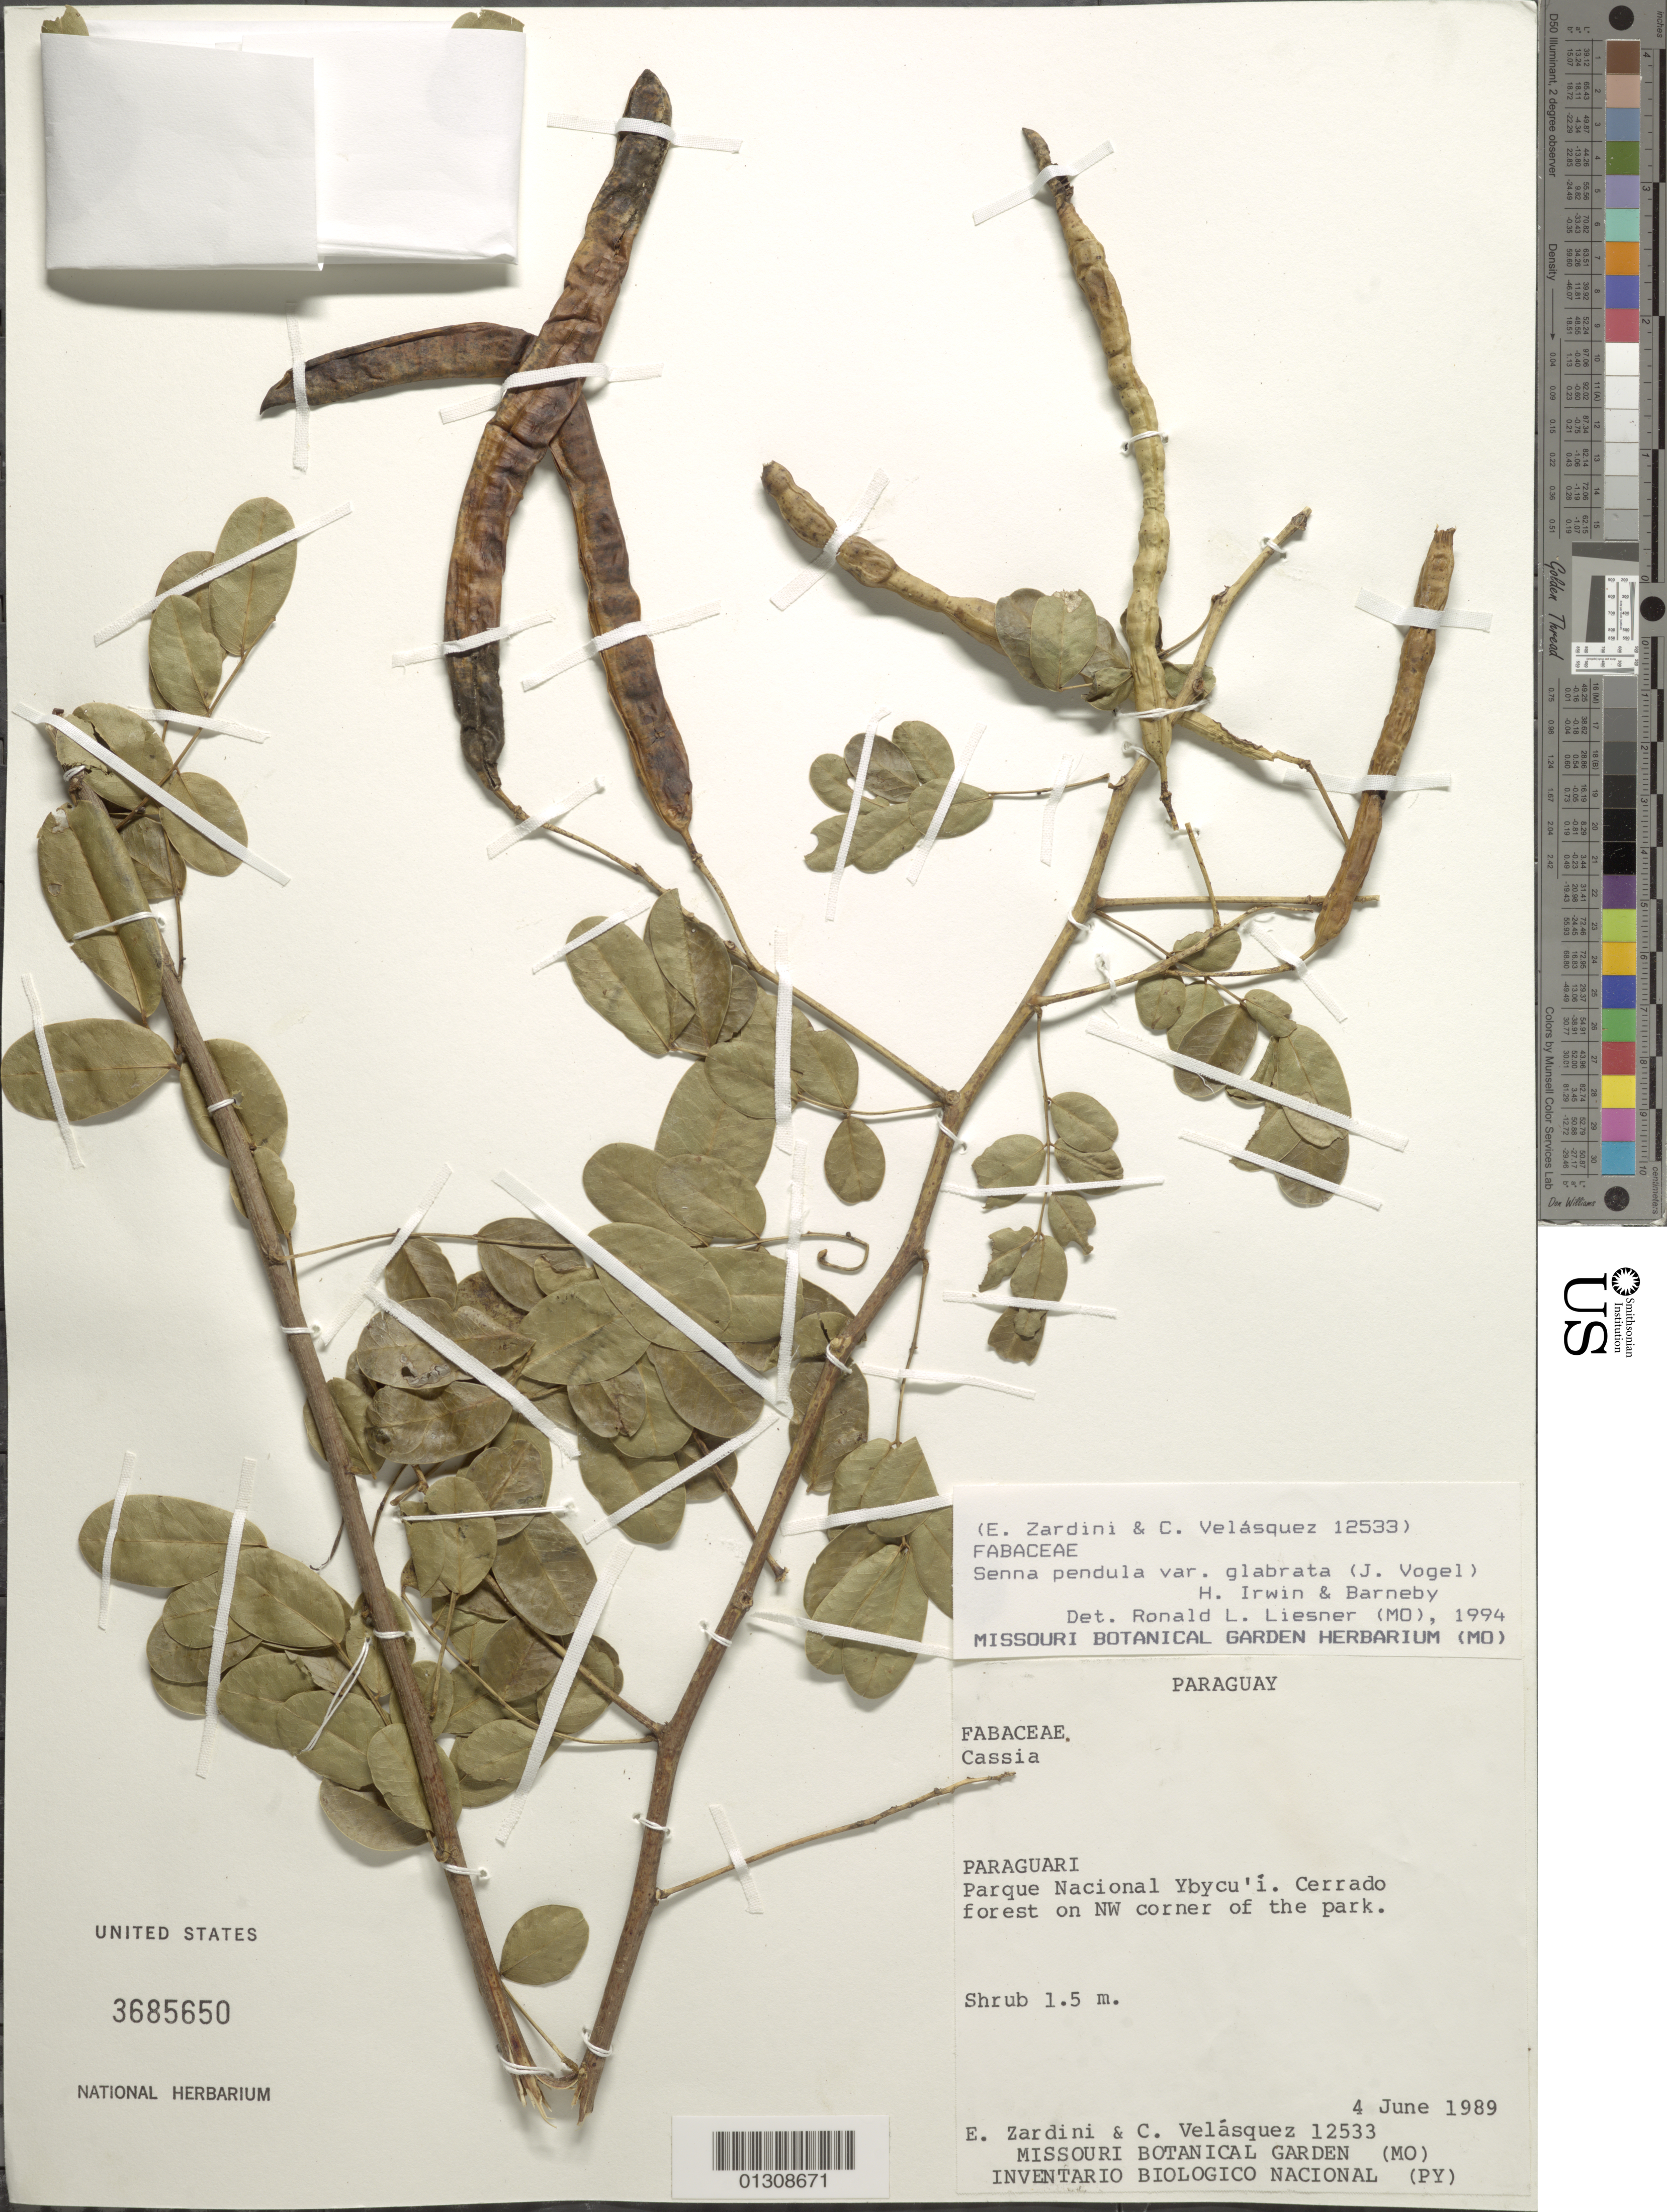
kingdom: Plantae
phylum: Tracheophyta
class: Magnoliopsida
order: Fabales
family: Fabaceae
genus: Senna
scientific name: Senna pendula var. glabrata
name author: (Vogel) H.S. Irwin & Barneby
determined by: Liesner, R. L.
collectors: E. Zardini & C. Velasquez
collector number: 12533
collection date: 1989-06-04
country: Paraguay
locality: Parque Nacional Ybycui. Cerrado forest on NW corner of the park.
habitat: Shrub 1.5 m.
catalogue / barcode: US 3685650